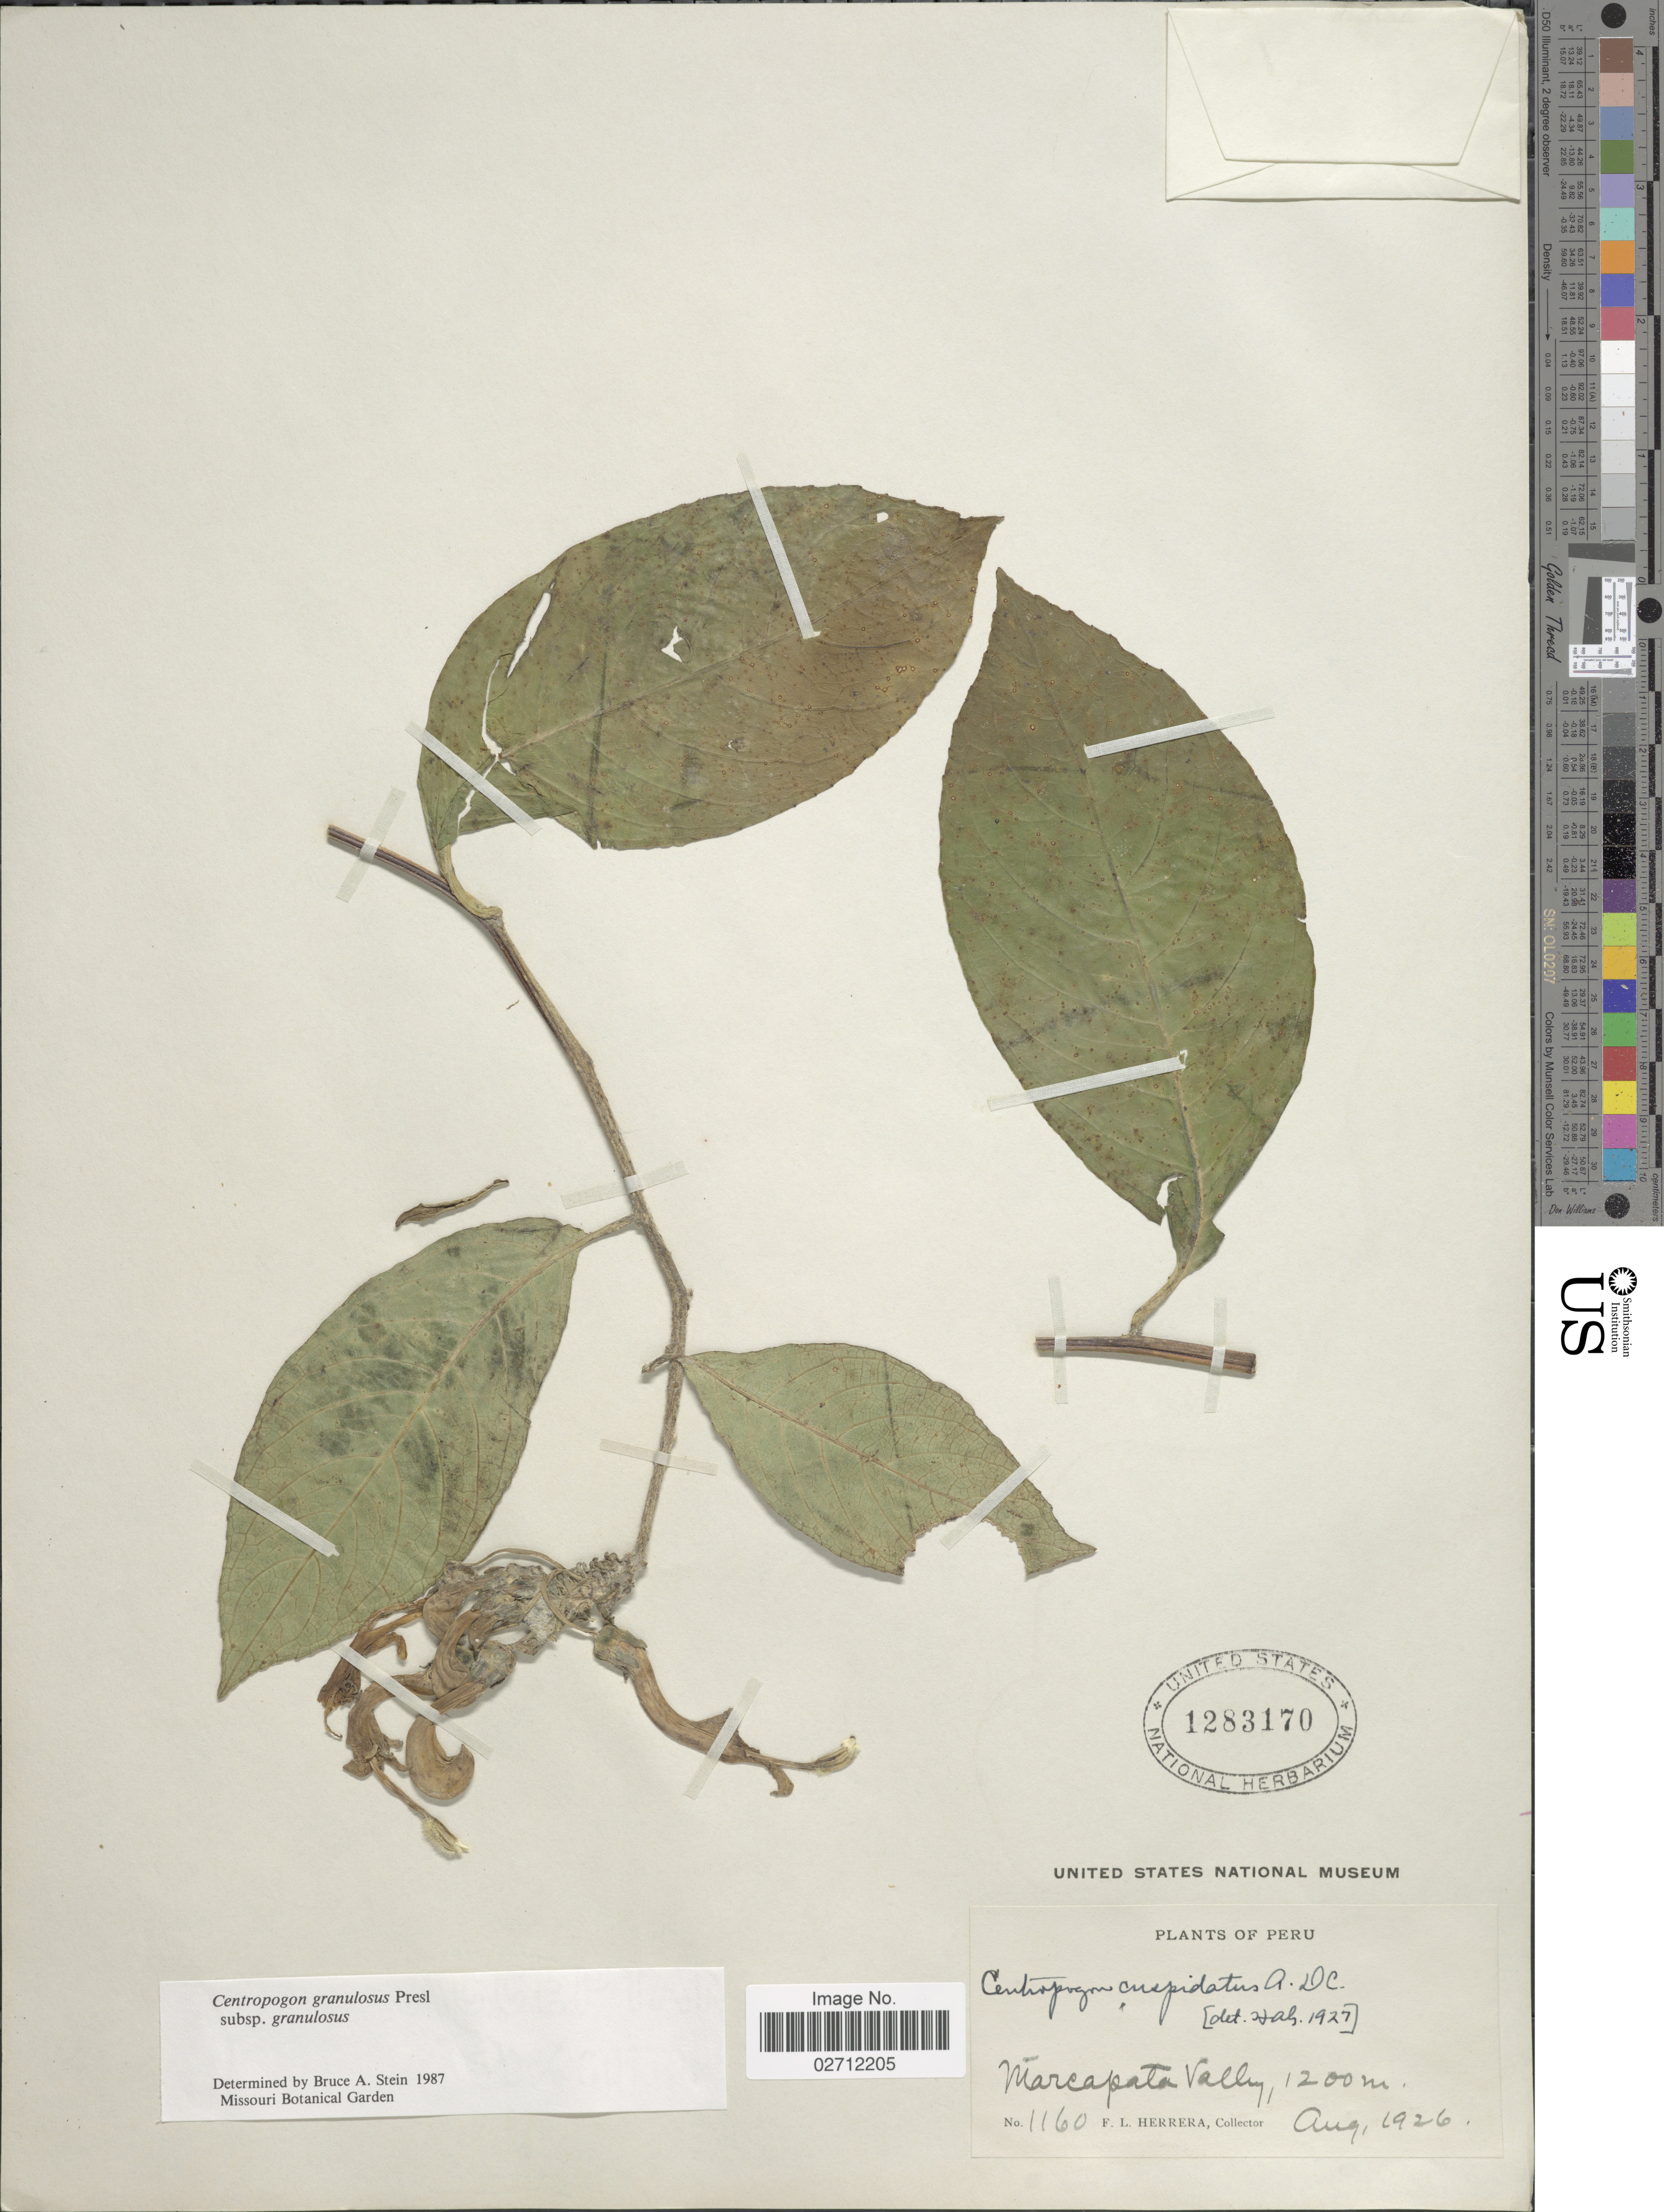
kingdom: Plantae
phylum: Tracheophyta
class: Magnoliopsida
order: Asterales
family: Campanulaceae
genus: Centropogon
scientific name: Centropogon granulosus subsp. granulosus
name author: C. Presl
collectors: F. L. Herrera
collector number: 1160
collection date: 1926-08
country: Peru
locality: Marcapata Valley.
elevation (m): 1200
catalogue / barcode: US 1283170